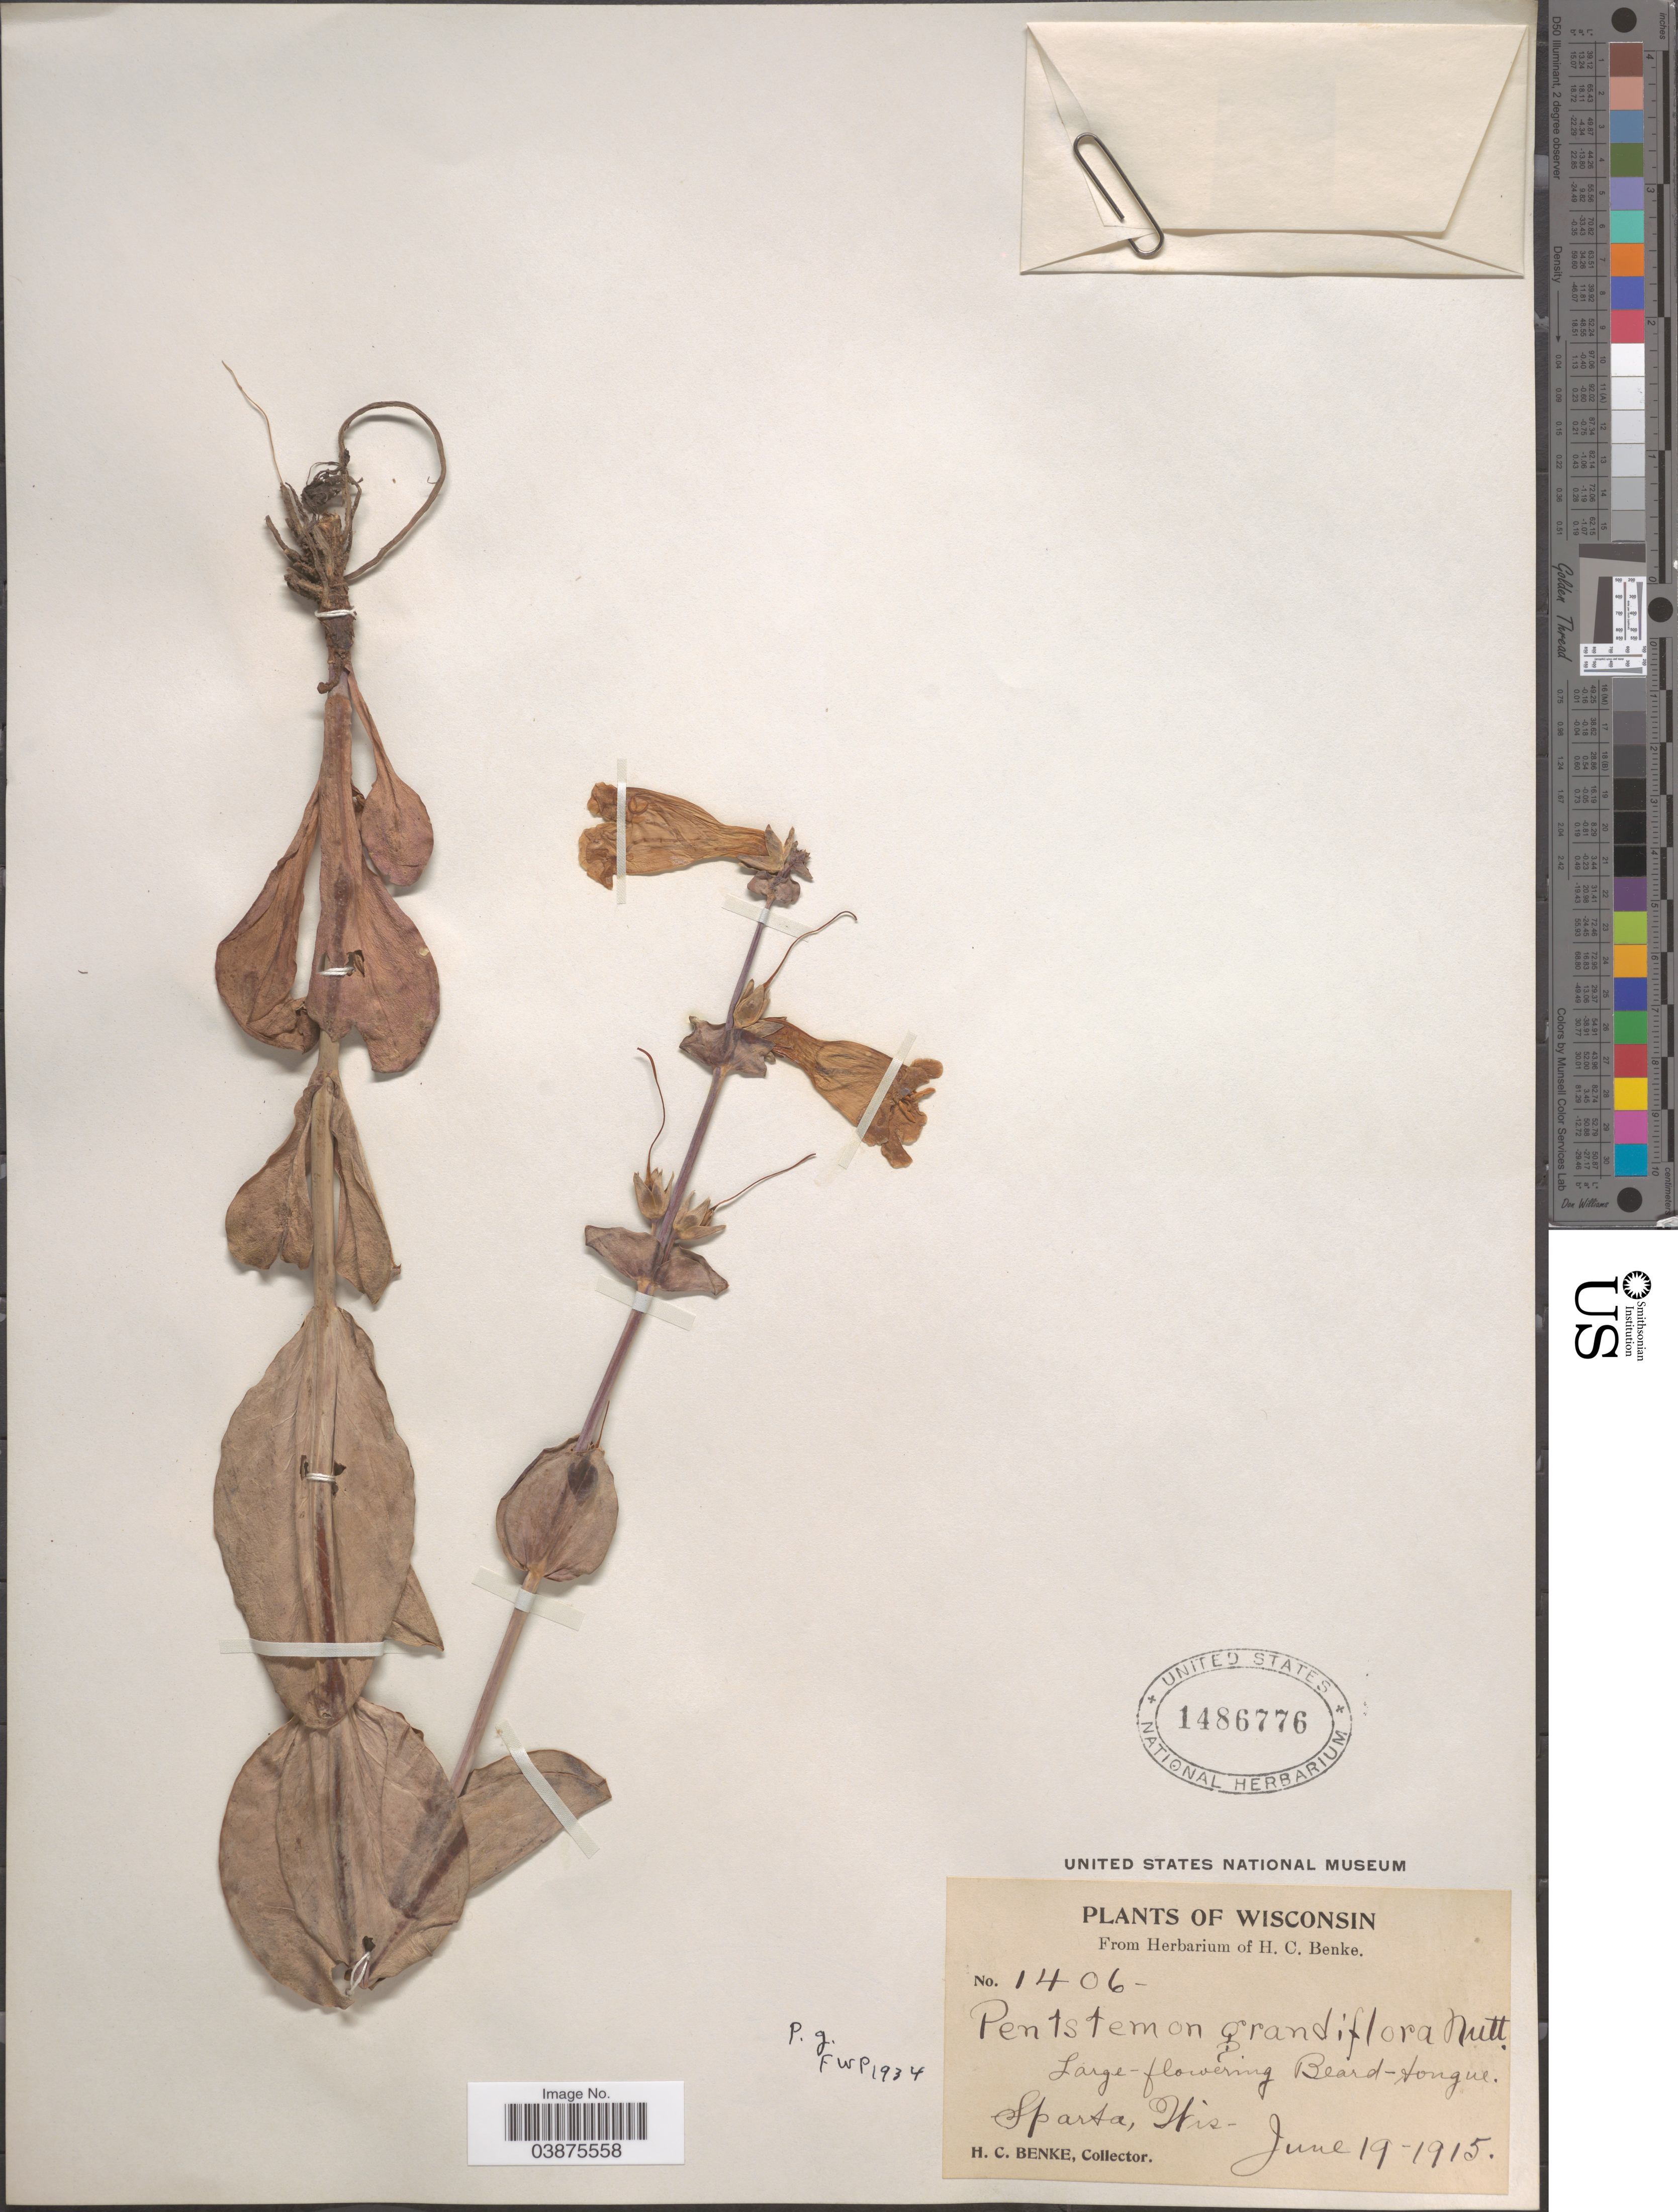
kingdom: Plantae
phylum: Tracheophyta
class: Magnoliopsida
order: Lamiales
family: Plantaginaceae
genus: Penstemon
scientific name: Penstemon grandiflorus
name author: Nutt.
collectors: H. Benke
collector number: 1406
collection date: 1915-06-19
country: United States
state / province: Wisconsin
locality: Sparta.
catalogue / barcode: US 1486776